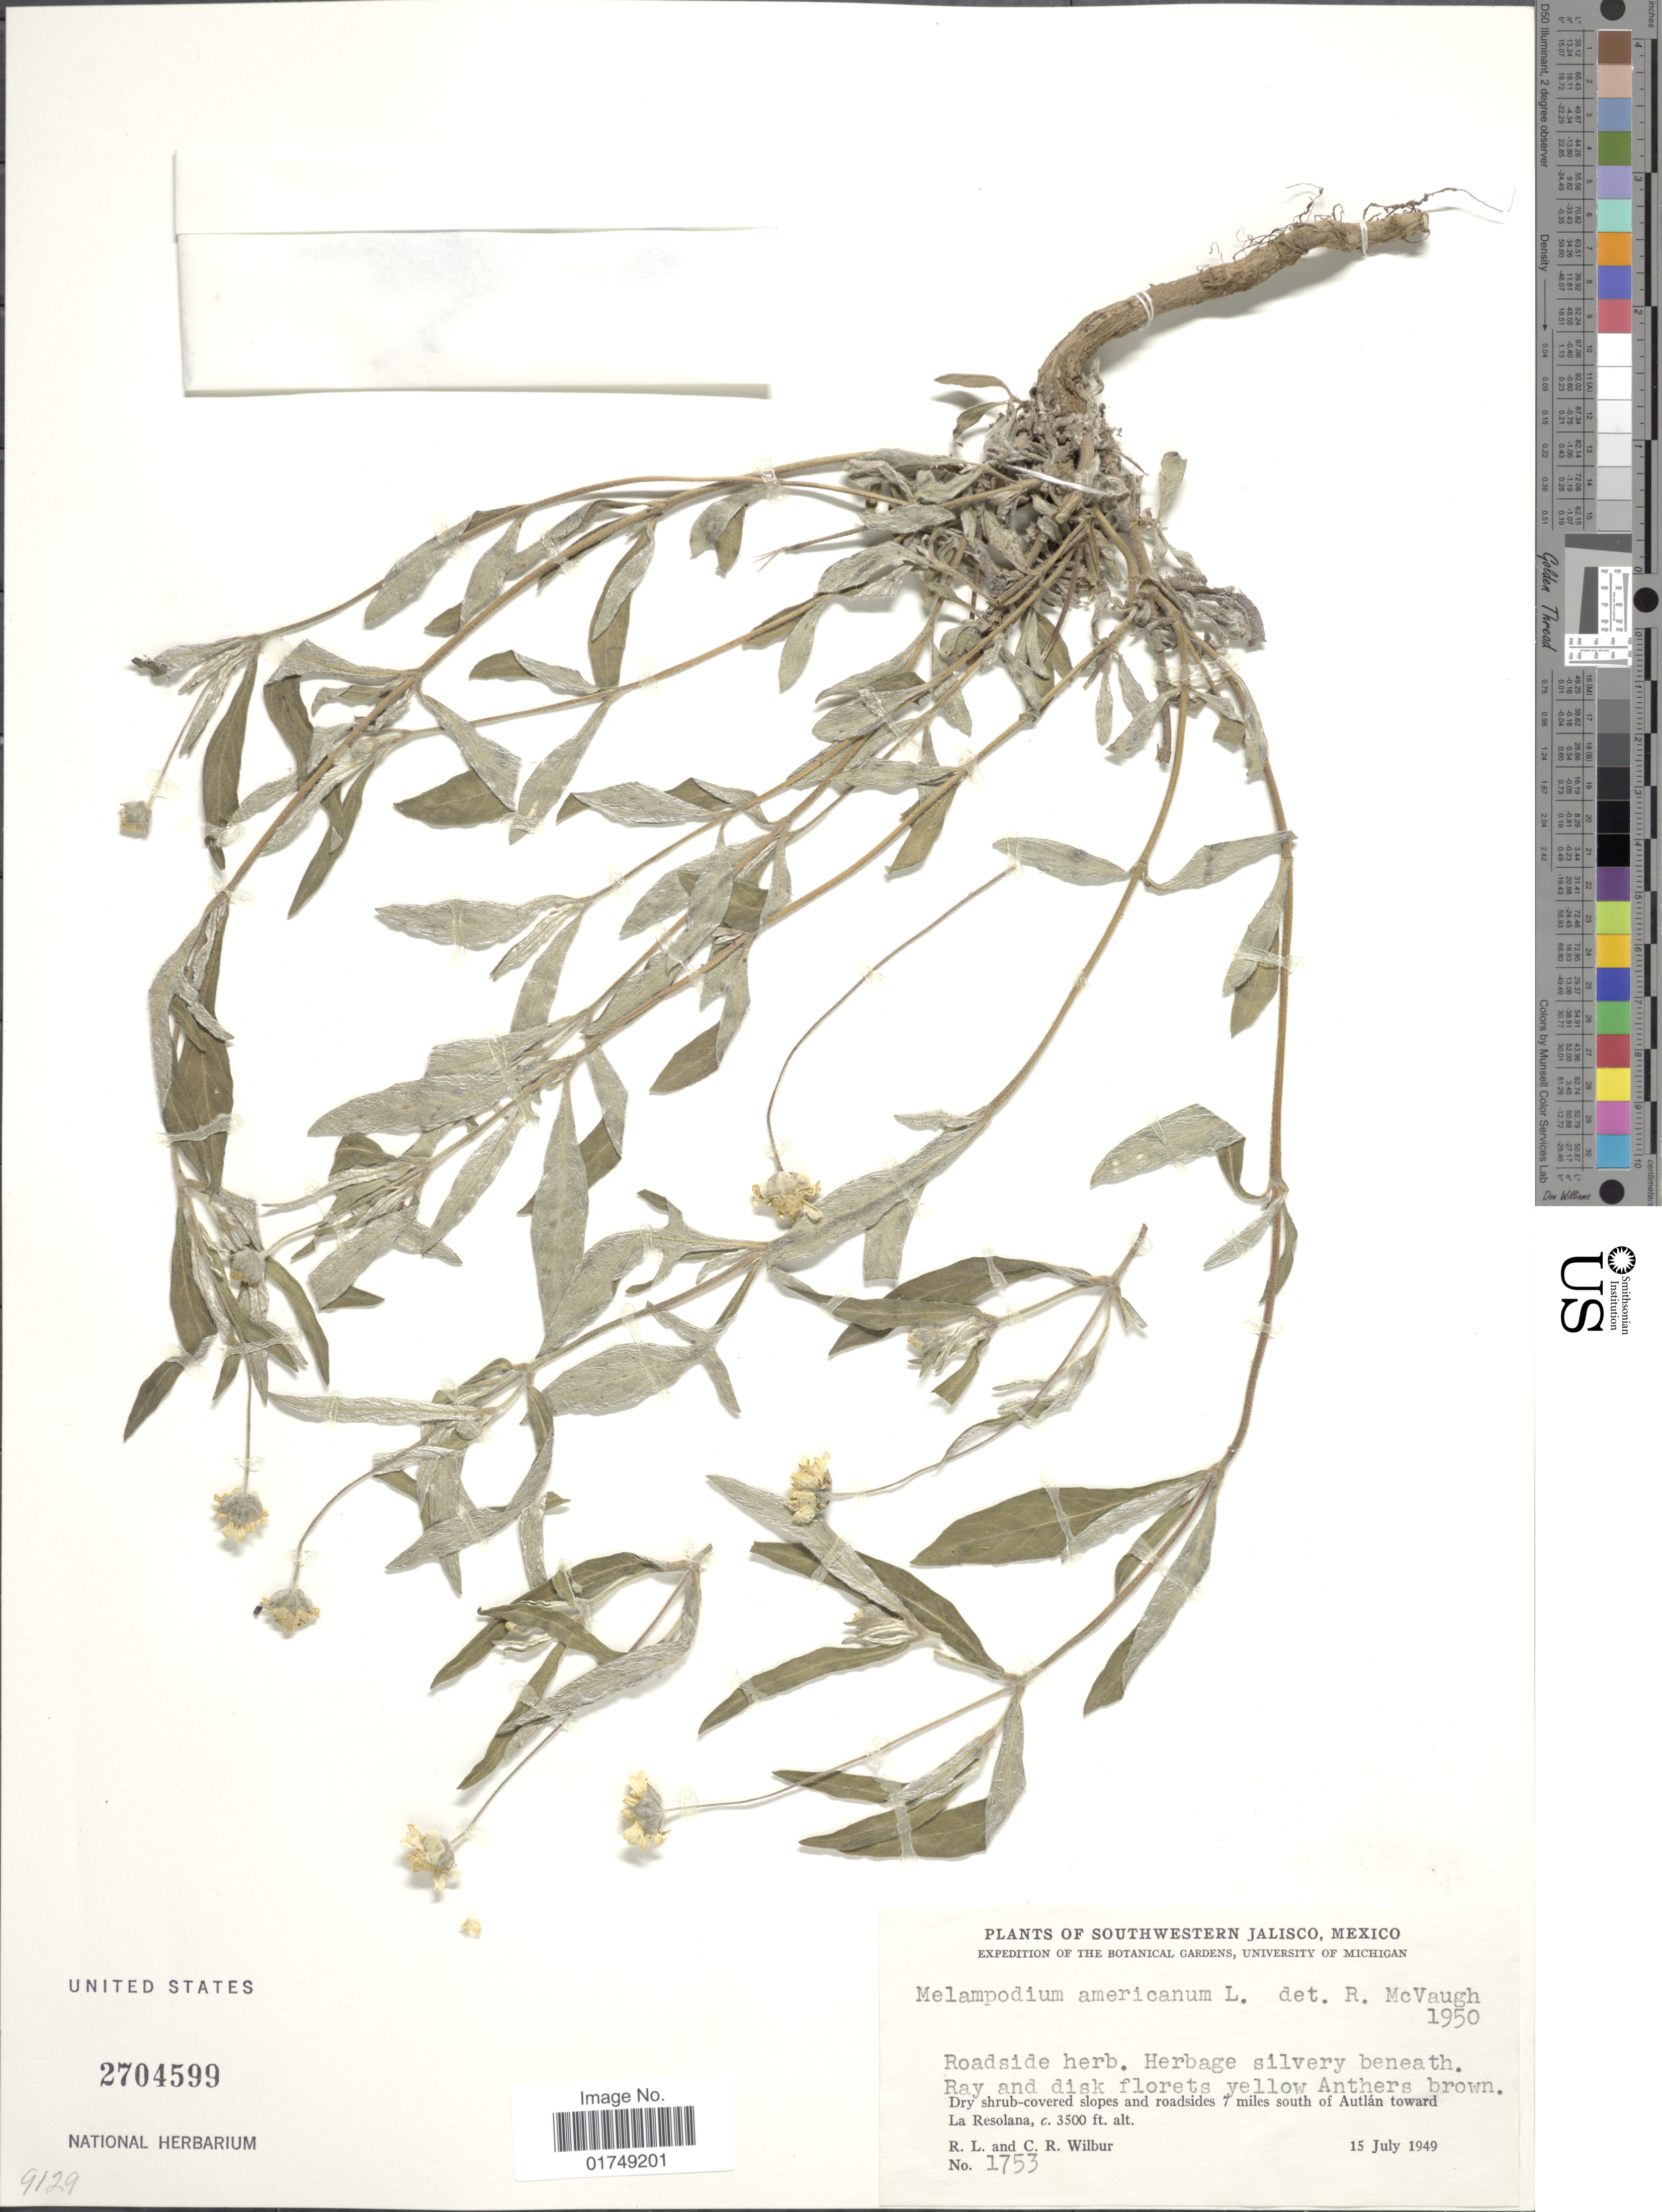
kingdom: Plantae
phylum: Tracheophyta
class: Magnoliopsida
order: Asterales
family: Asteraceae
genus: Melampodium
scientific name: Melampodium americanum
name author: L.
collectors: R. L. Wilbur & C. Wilbur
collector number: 1753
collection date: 1949-07-15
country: Mexico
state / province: Jalisco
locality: Southwestern Jalisco, 7 miles south of Autlan toward La Resolana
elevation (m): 1067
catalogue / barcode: US 2704599